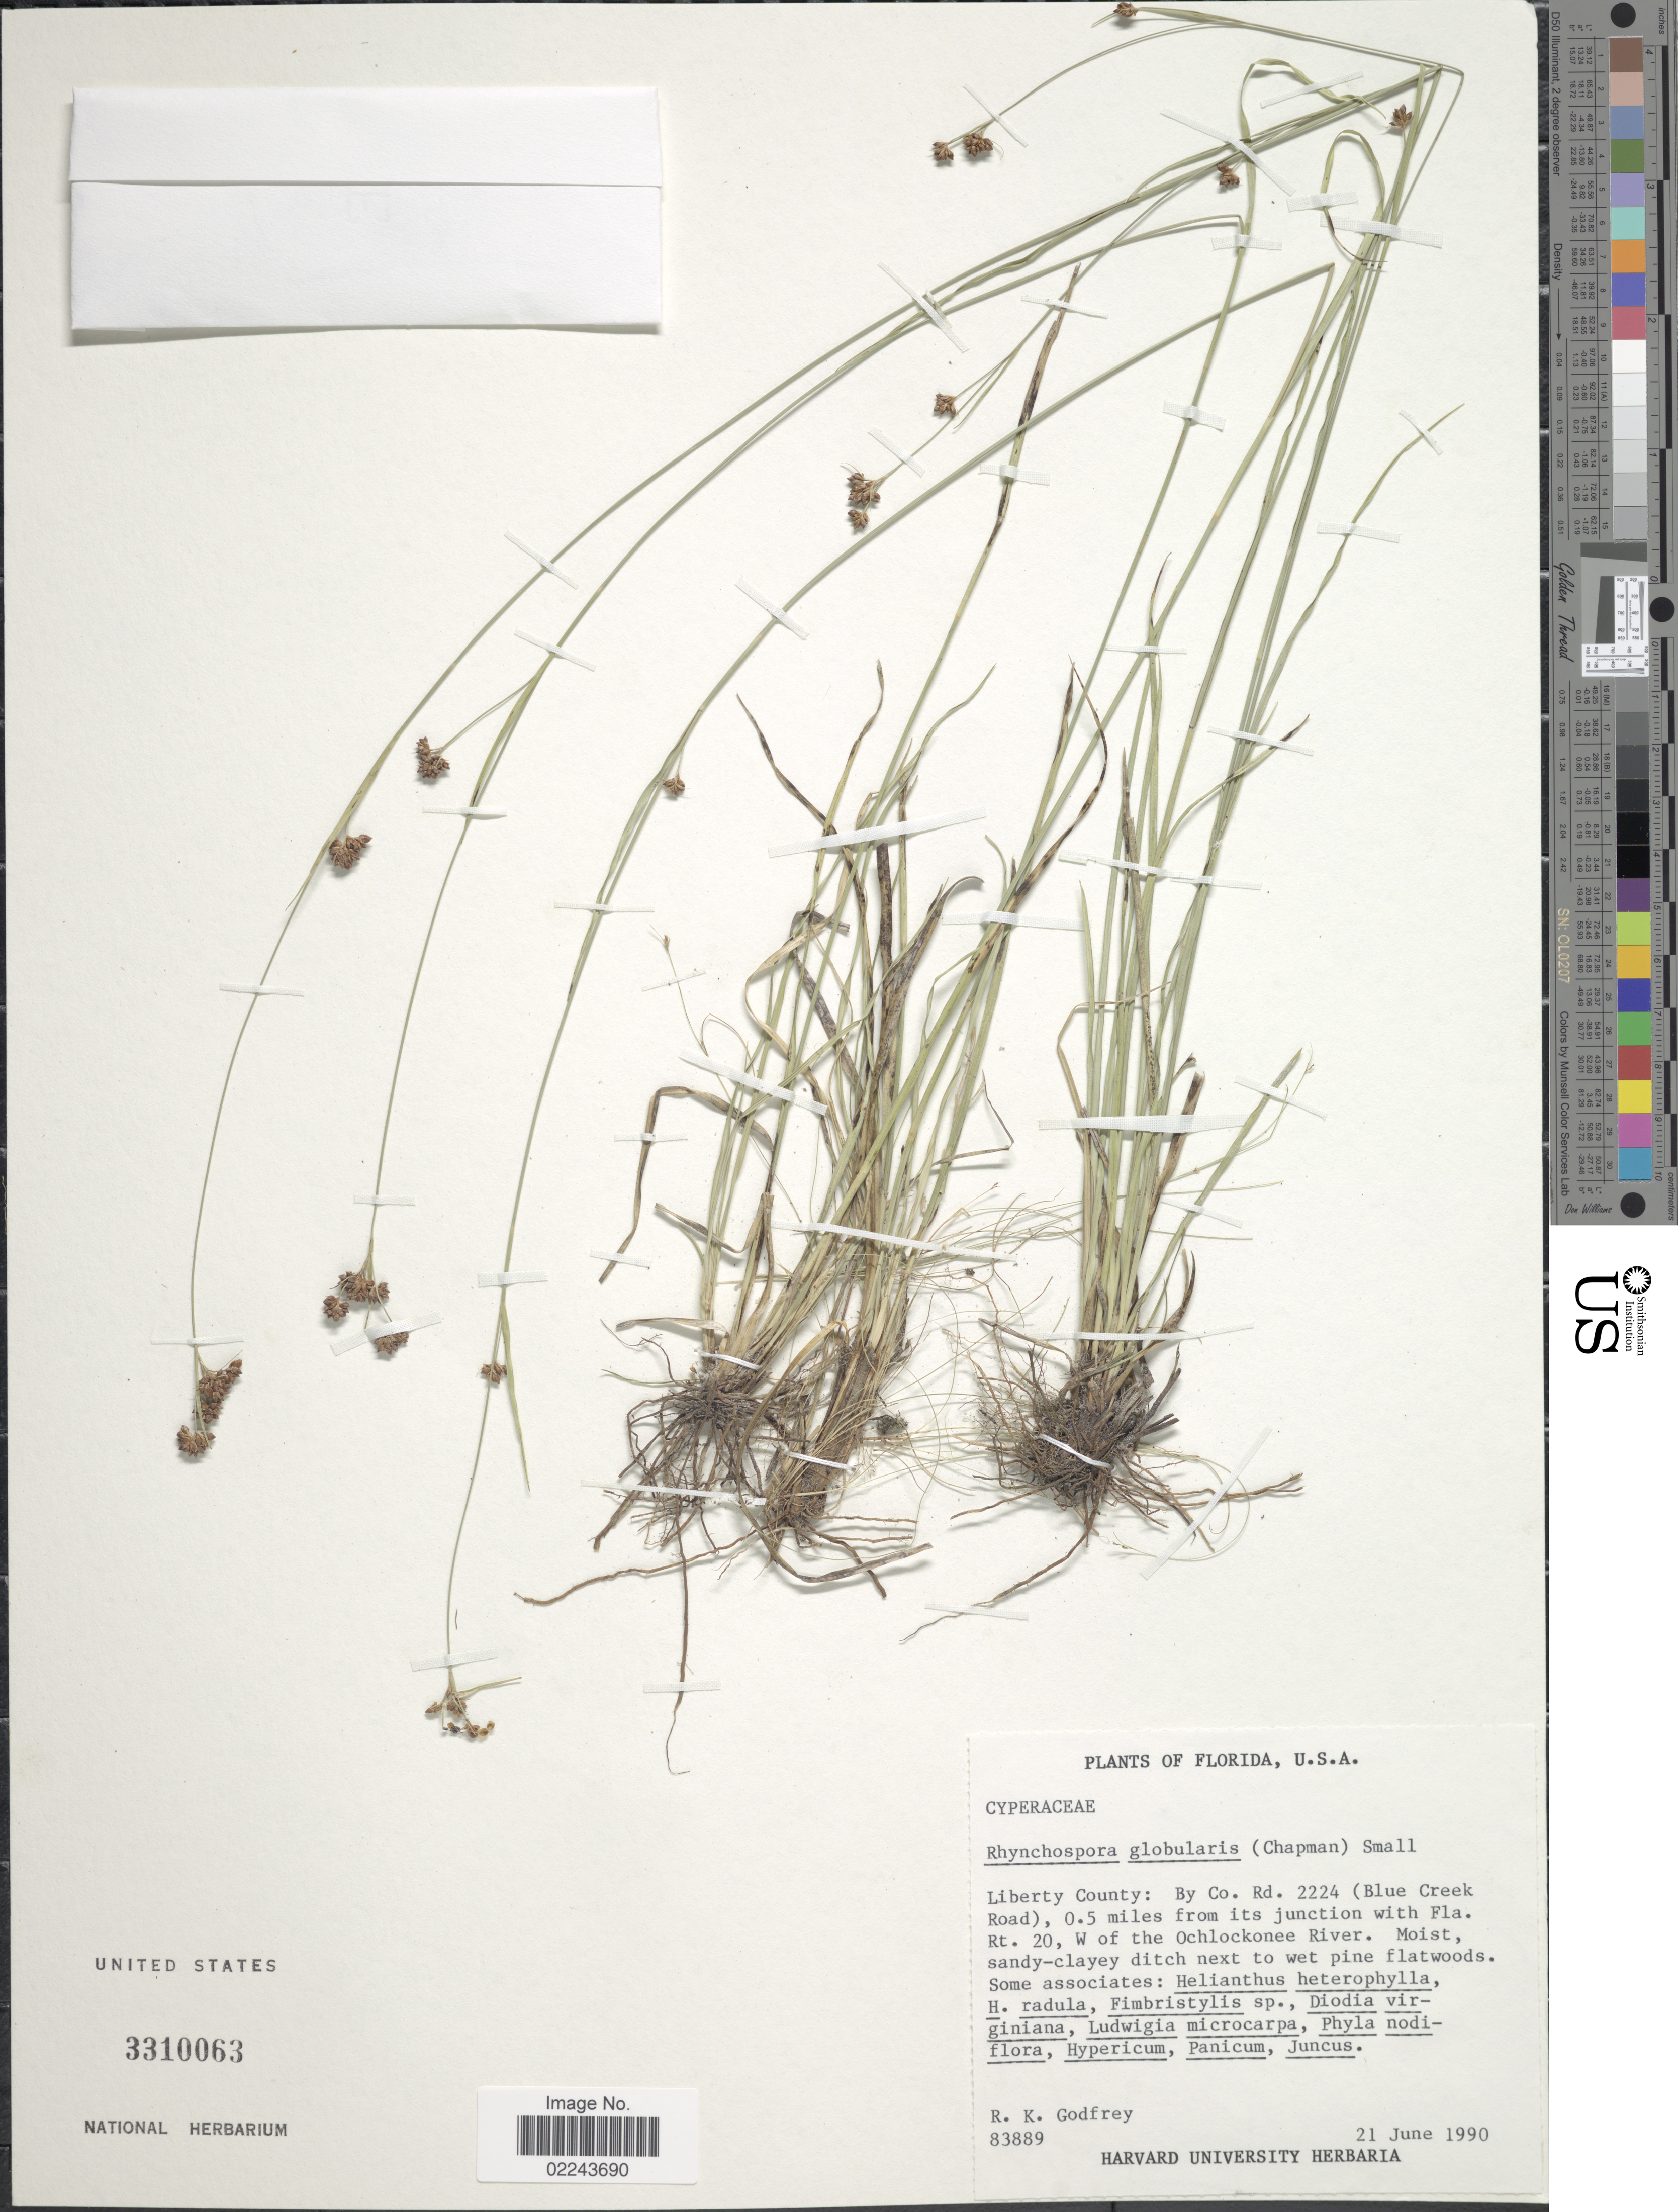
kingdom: Plantae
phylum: Tracheophyta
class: Liliopsida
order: Poales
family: Cyperaceae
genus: Rhynchospora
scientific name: Rhynchospora globularis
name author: (Chapm.) Small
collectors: R. K. Godfrey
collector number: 83889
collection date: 1990-06-21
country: United States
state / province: Florida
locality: U.S.A., Liberty County, by Co. Rd. 2224 (Blue Creek Road), 0.5 miles from its junction with Fla. Rt. 20, W of the Ochlockonee River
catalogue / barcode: US 3310063